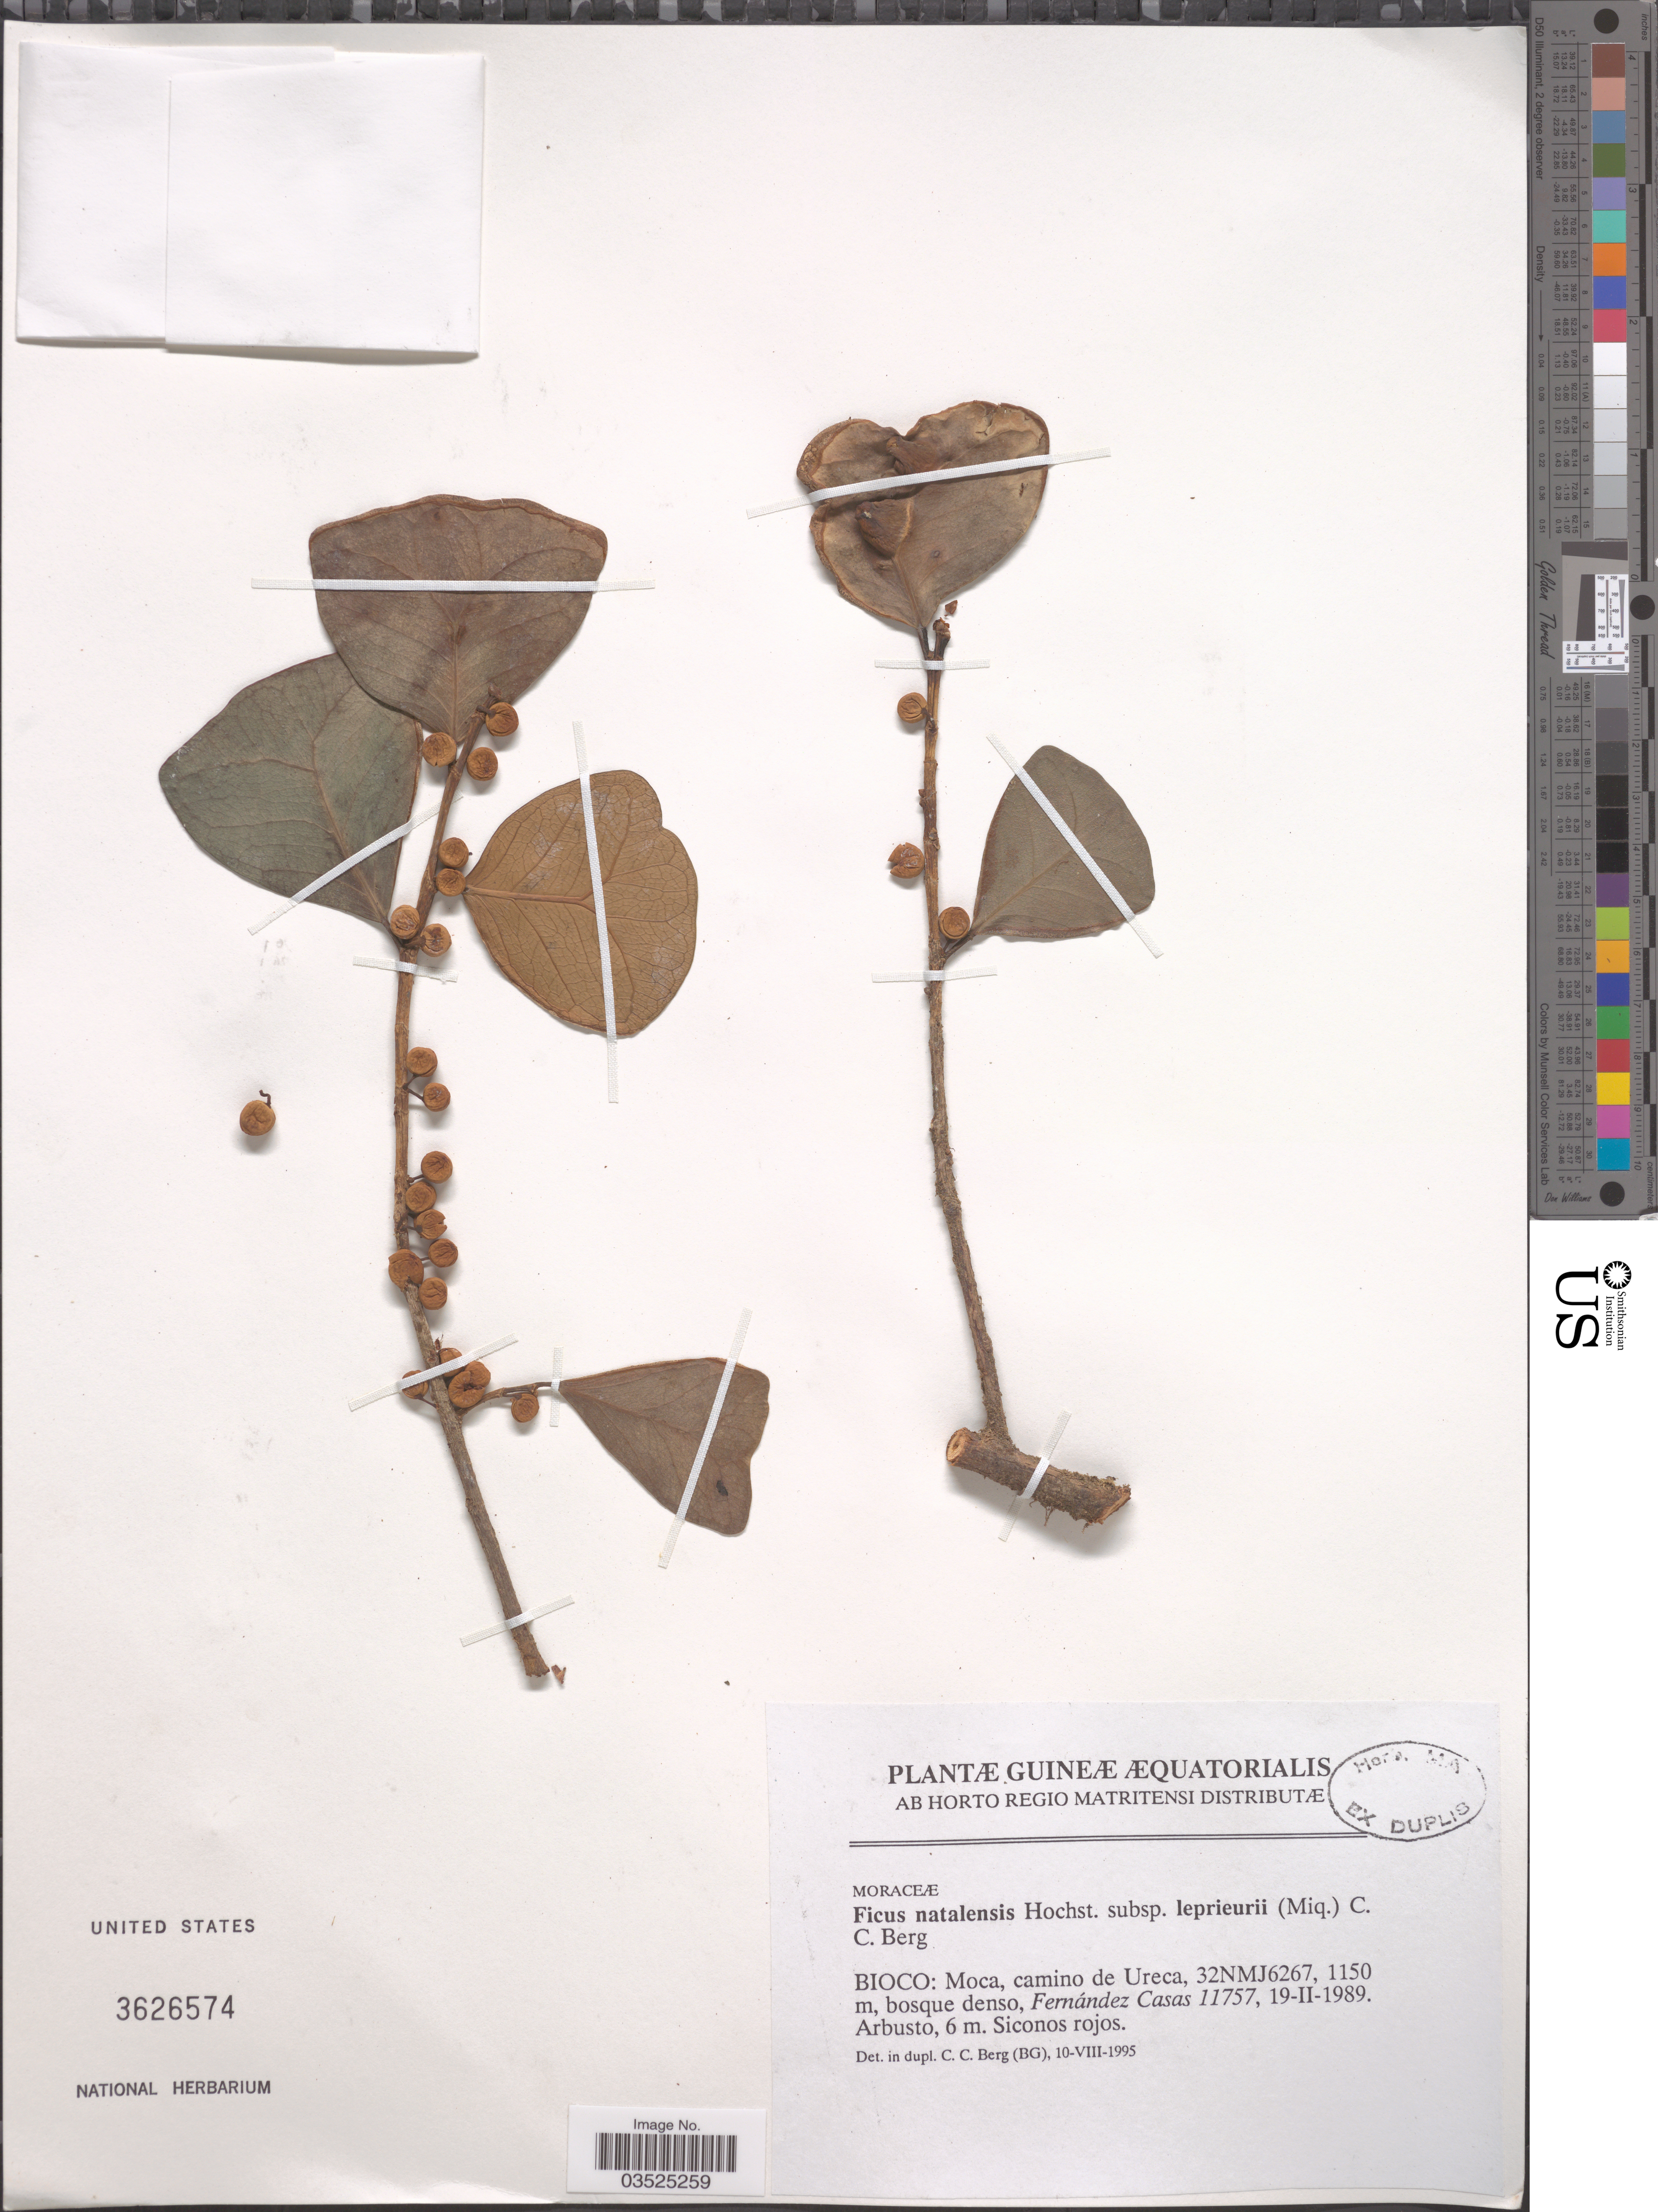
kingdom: Plantae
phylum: Tracheophyta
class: Magnoliopsida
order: Rosales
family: Moraceae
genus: Ficus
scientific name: Ficus natalensis subsp. leprieurii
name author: (Miq.) C.C. Berg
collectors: F. Casas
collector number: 11757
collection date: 1989-02-19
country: Equatorial Guinea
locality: Bioco: Moca, camino de Ureca, 32NMJ6267.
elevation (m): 1150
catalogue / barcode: US 3626574